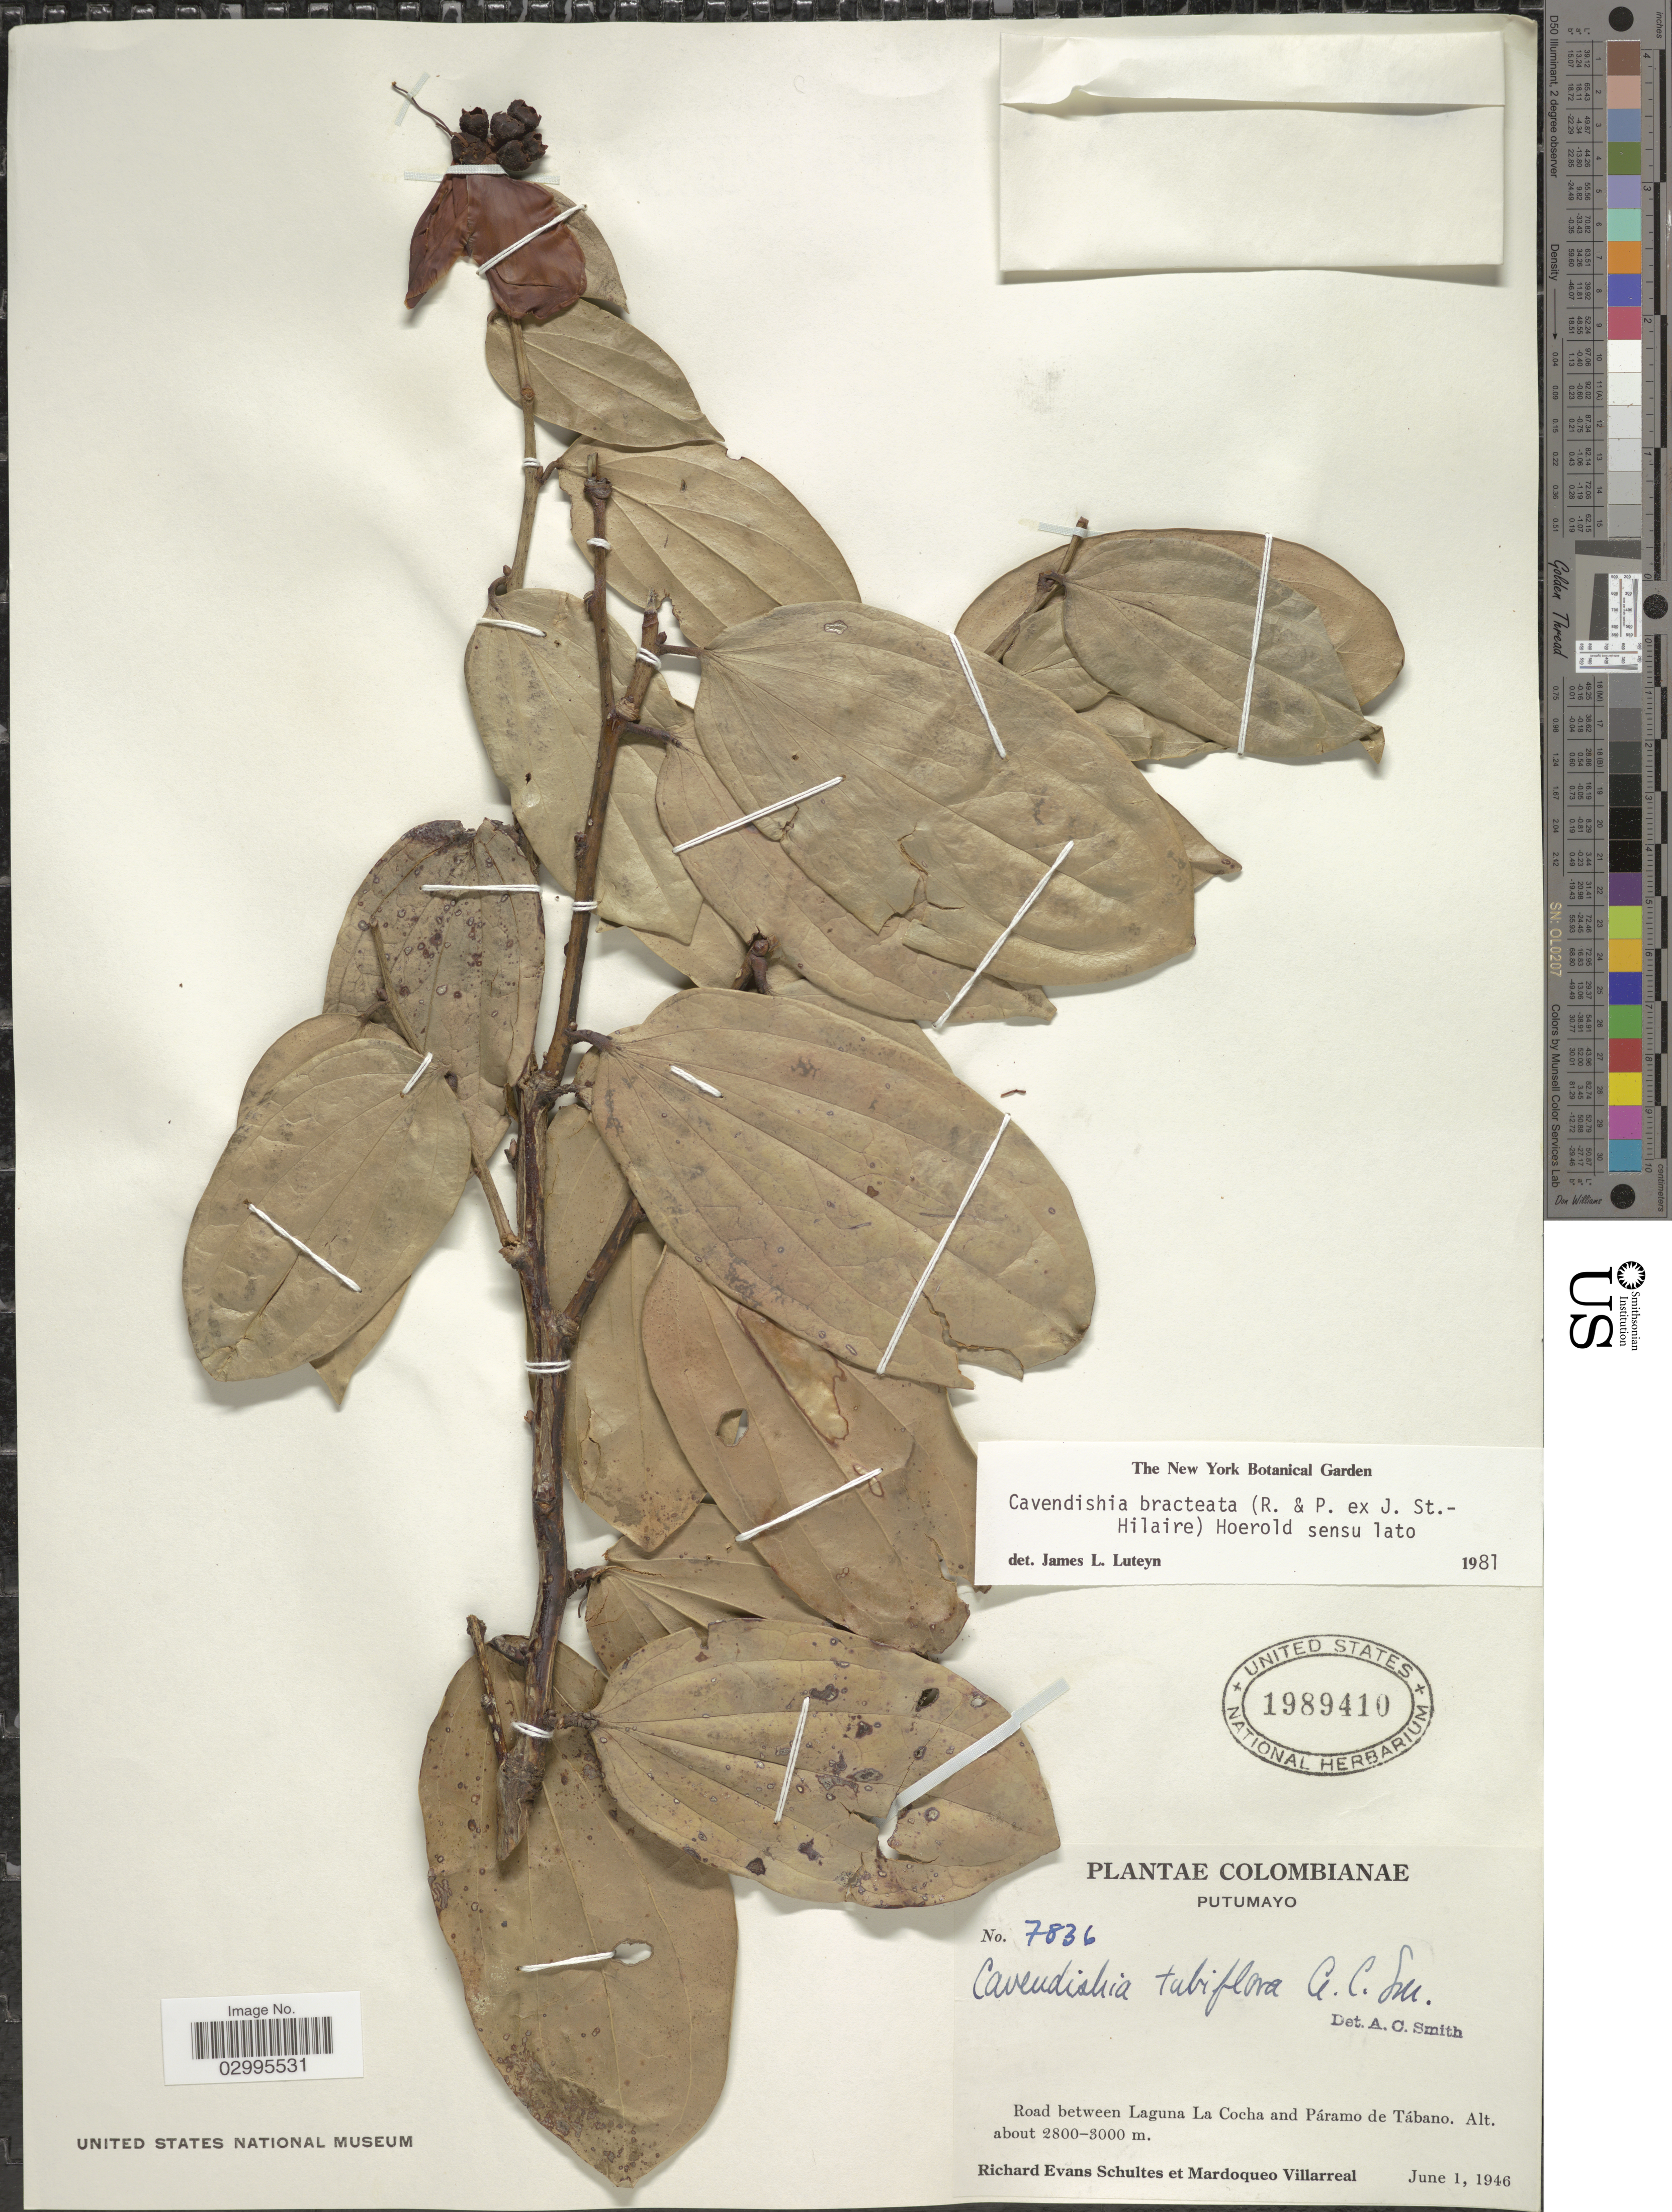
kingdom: Plantae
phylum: Tracheophyta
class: Magnoliopsida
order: Ericales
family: Ericaceae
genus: Cavendishia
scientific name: Cavendishia bracteata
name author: (Ruiz & Pav. ex J. St.-Hil.) Hoerold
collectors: R. E. Schultes & M. Villareal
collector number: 7836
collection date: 1946-06-01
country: Colombia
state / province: Putumayo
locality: Road between Laguna La Cocha and Páramo de Tábano.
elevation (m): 2800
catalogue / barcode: US 1989410